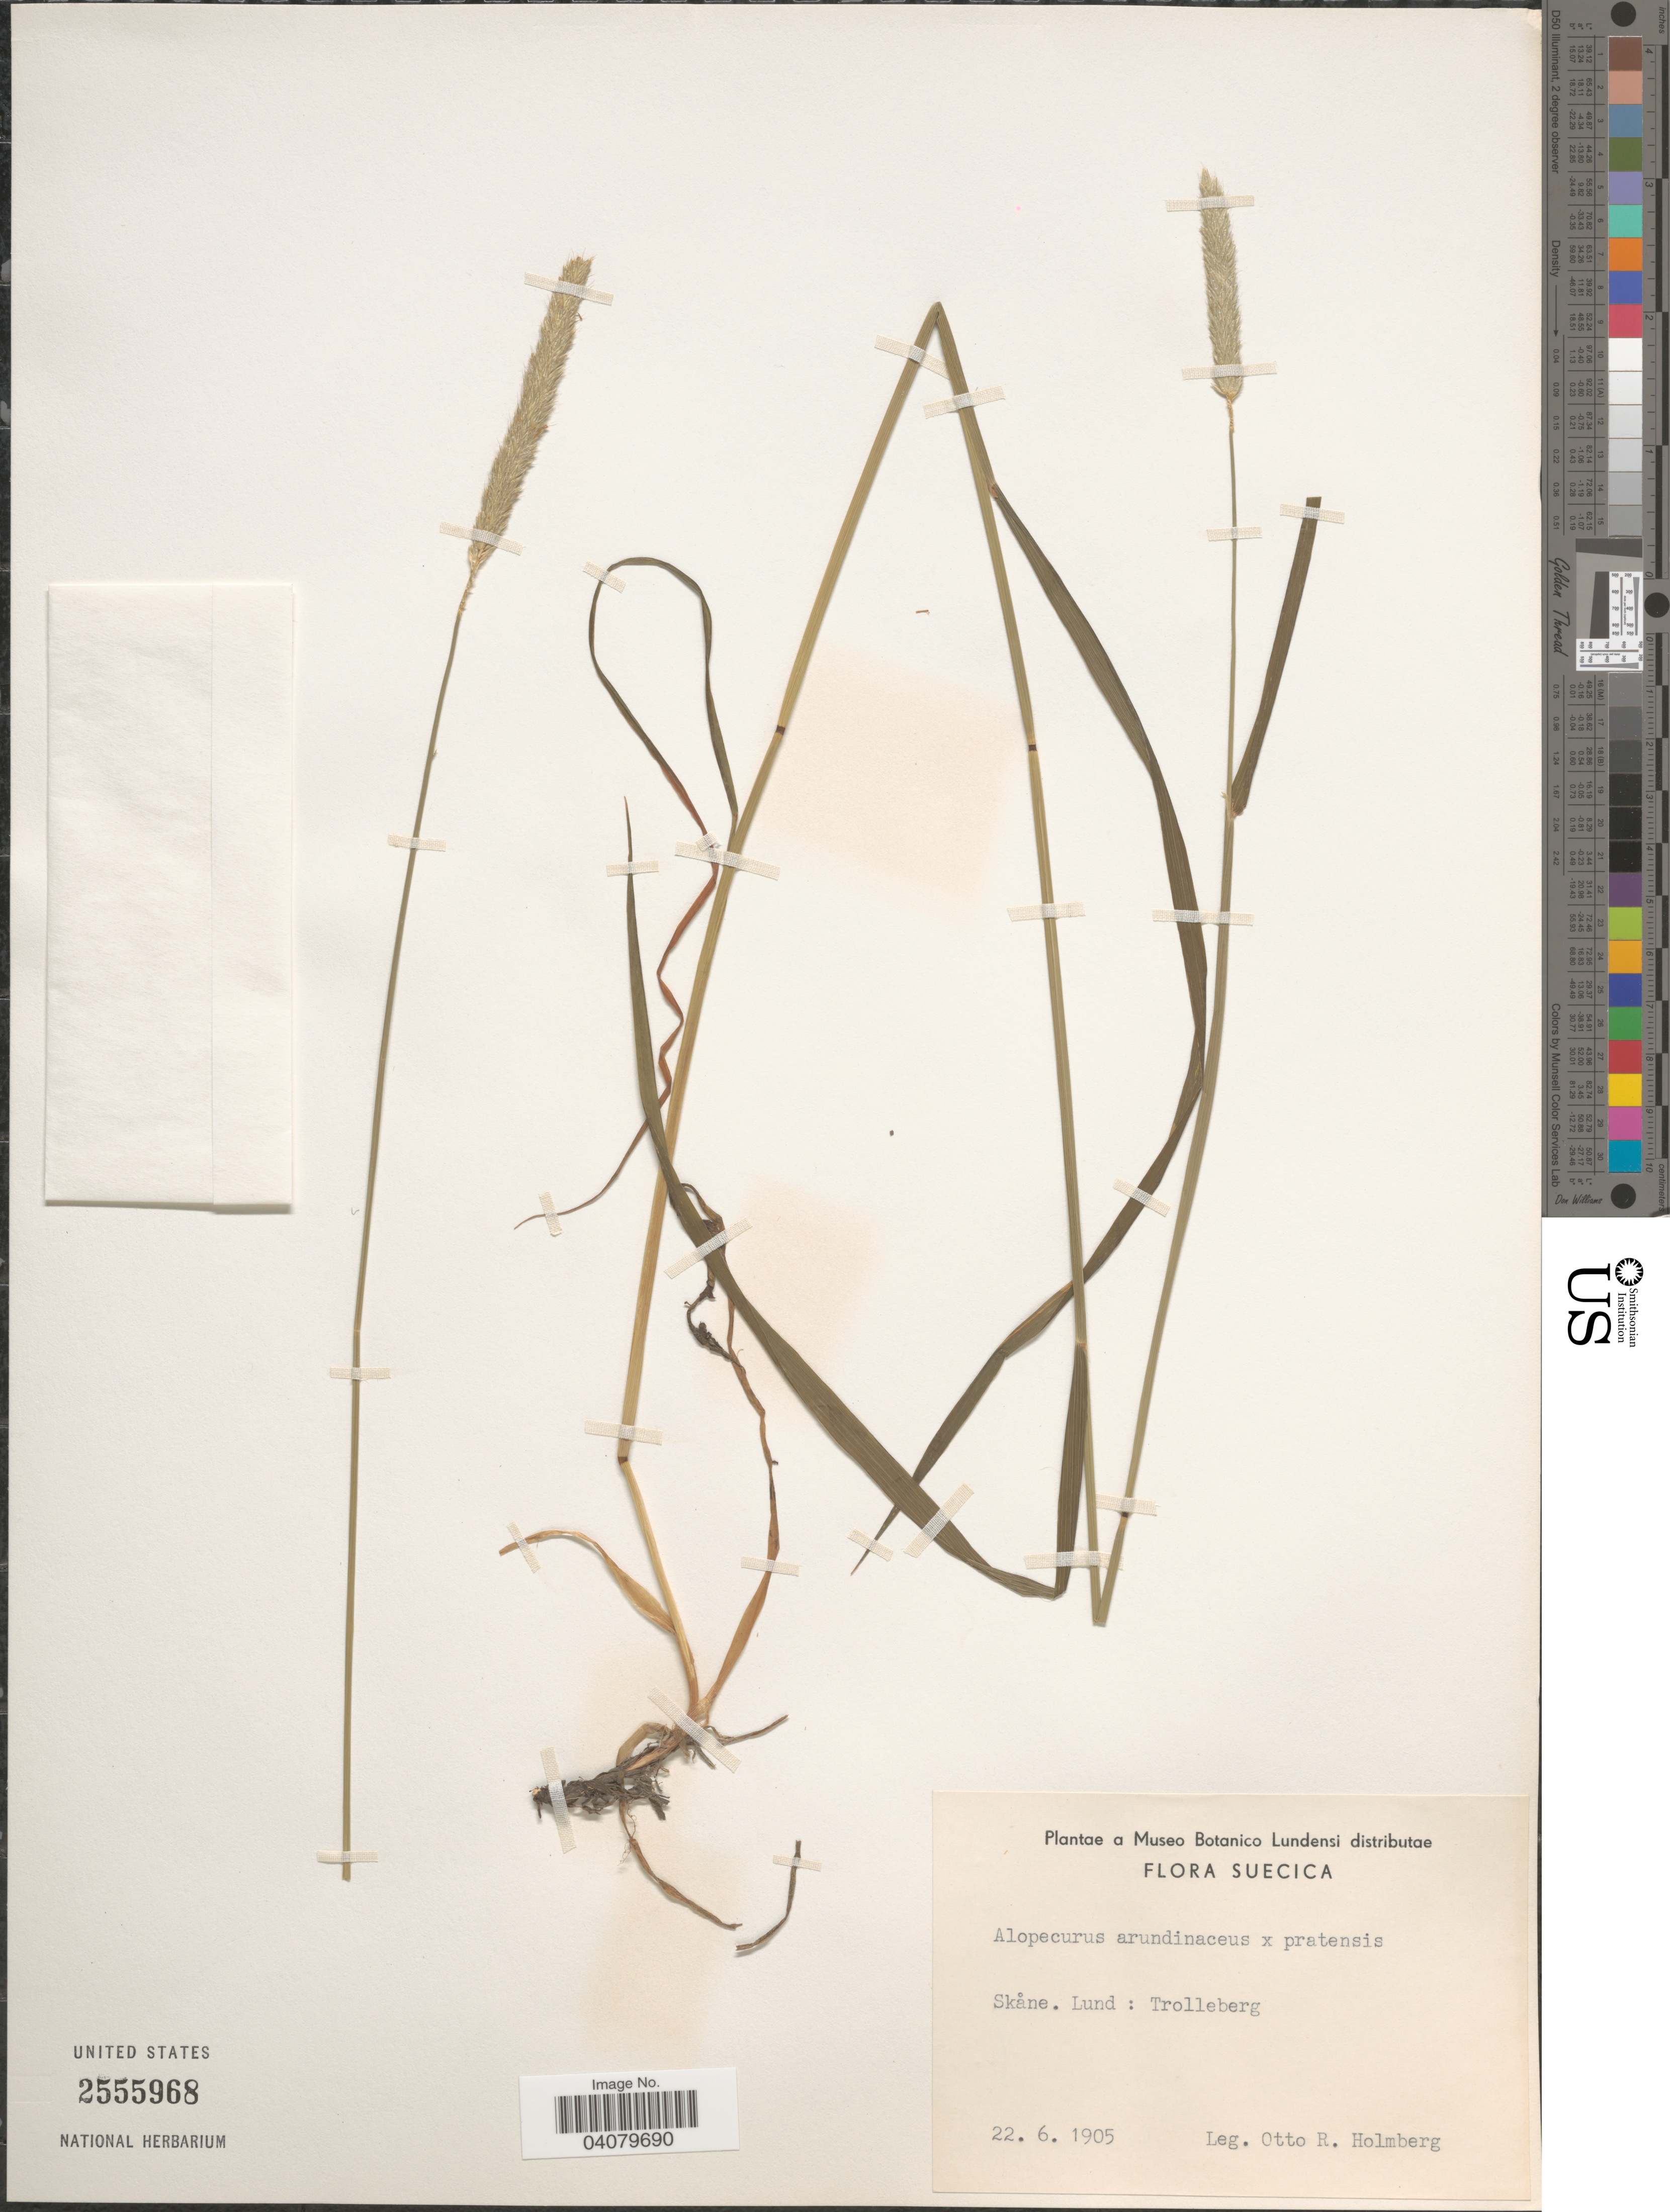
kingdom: Plantae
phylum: Tracheophyta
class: Liliopsida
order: Poales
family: Poaceae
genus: Alopecurus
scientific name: Alopecurus sp.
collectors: O. Holmberg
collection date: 1905-06-22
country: Sweden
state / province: Skåne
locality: Suecica. Lund: Trolleberg.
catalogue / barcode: US 2555968